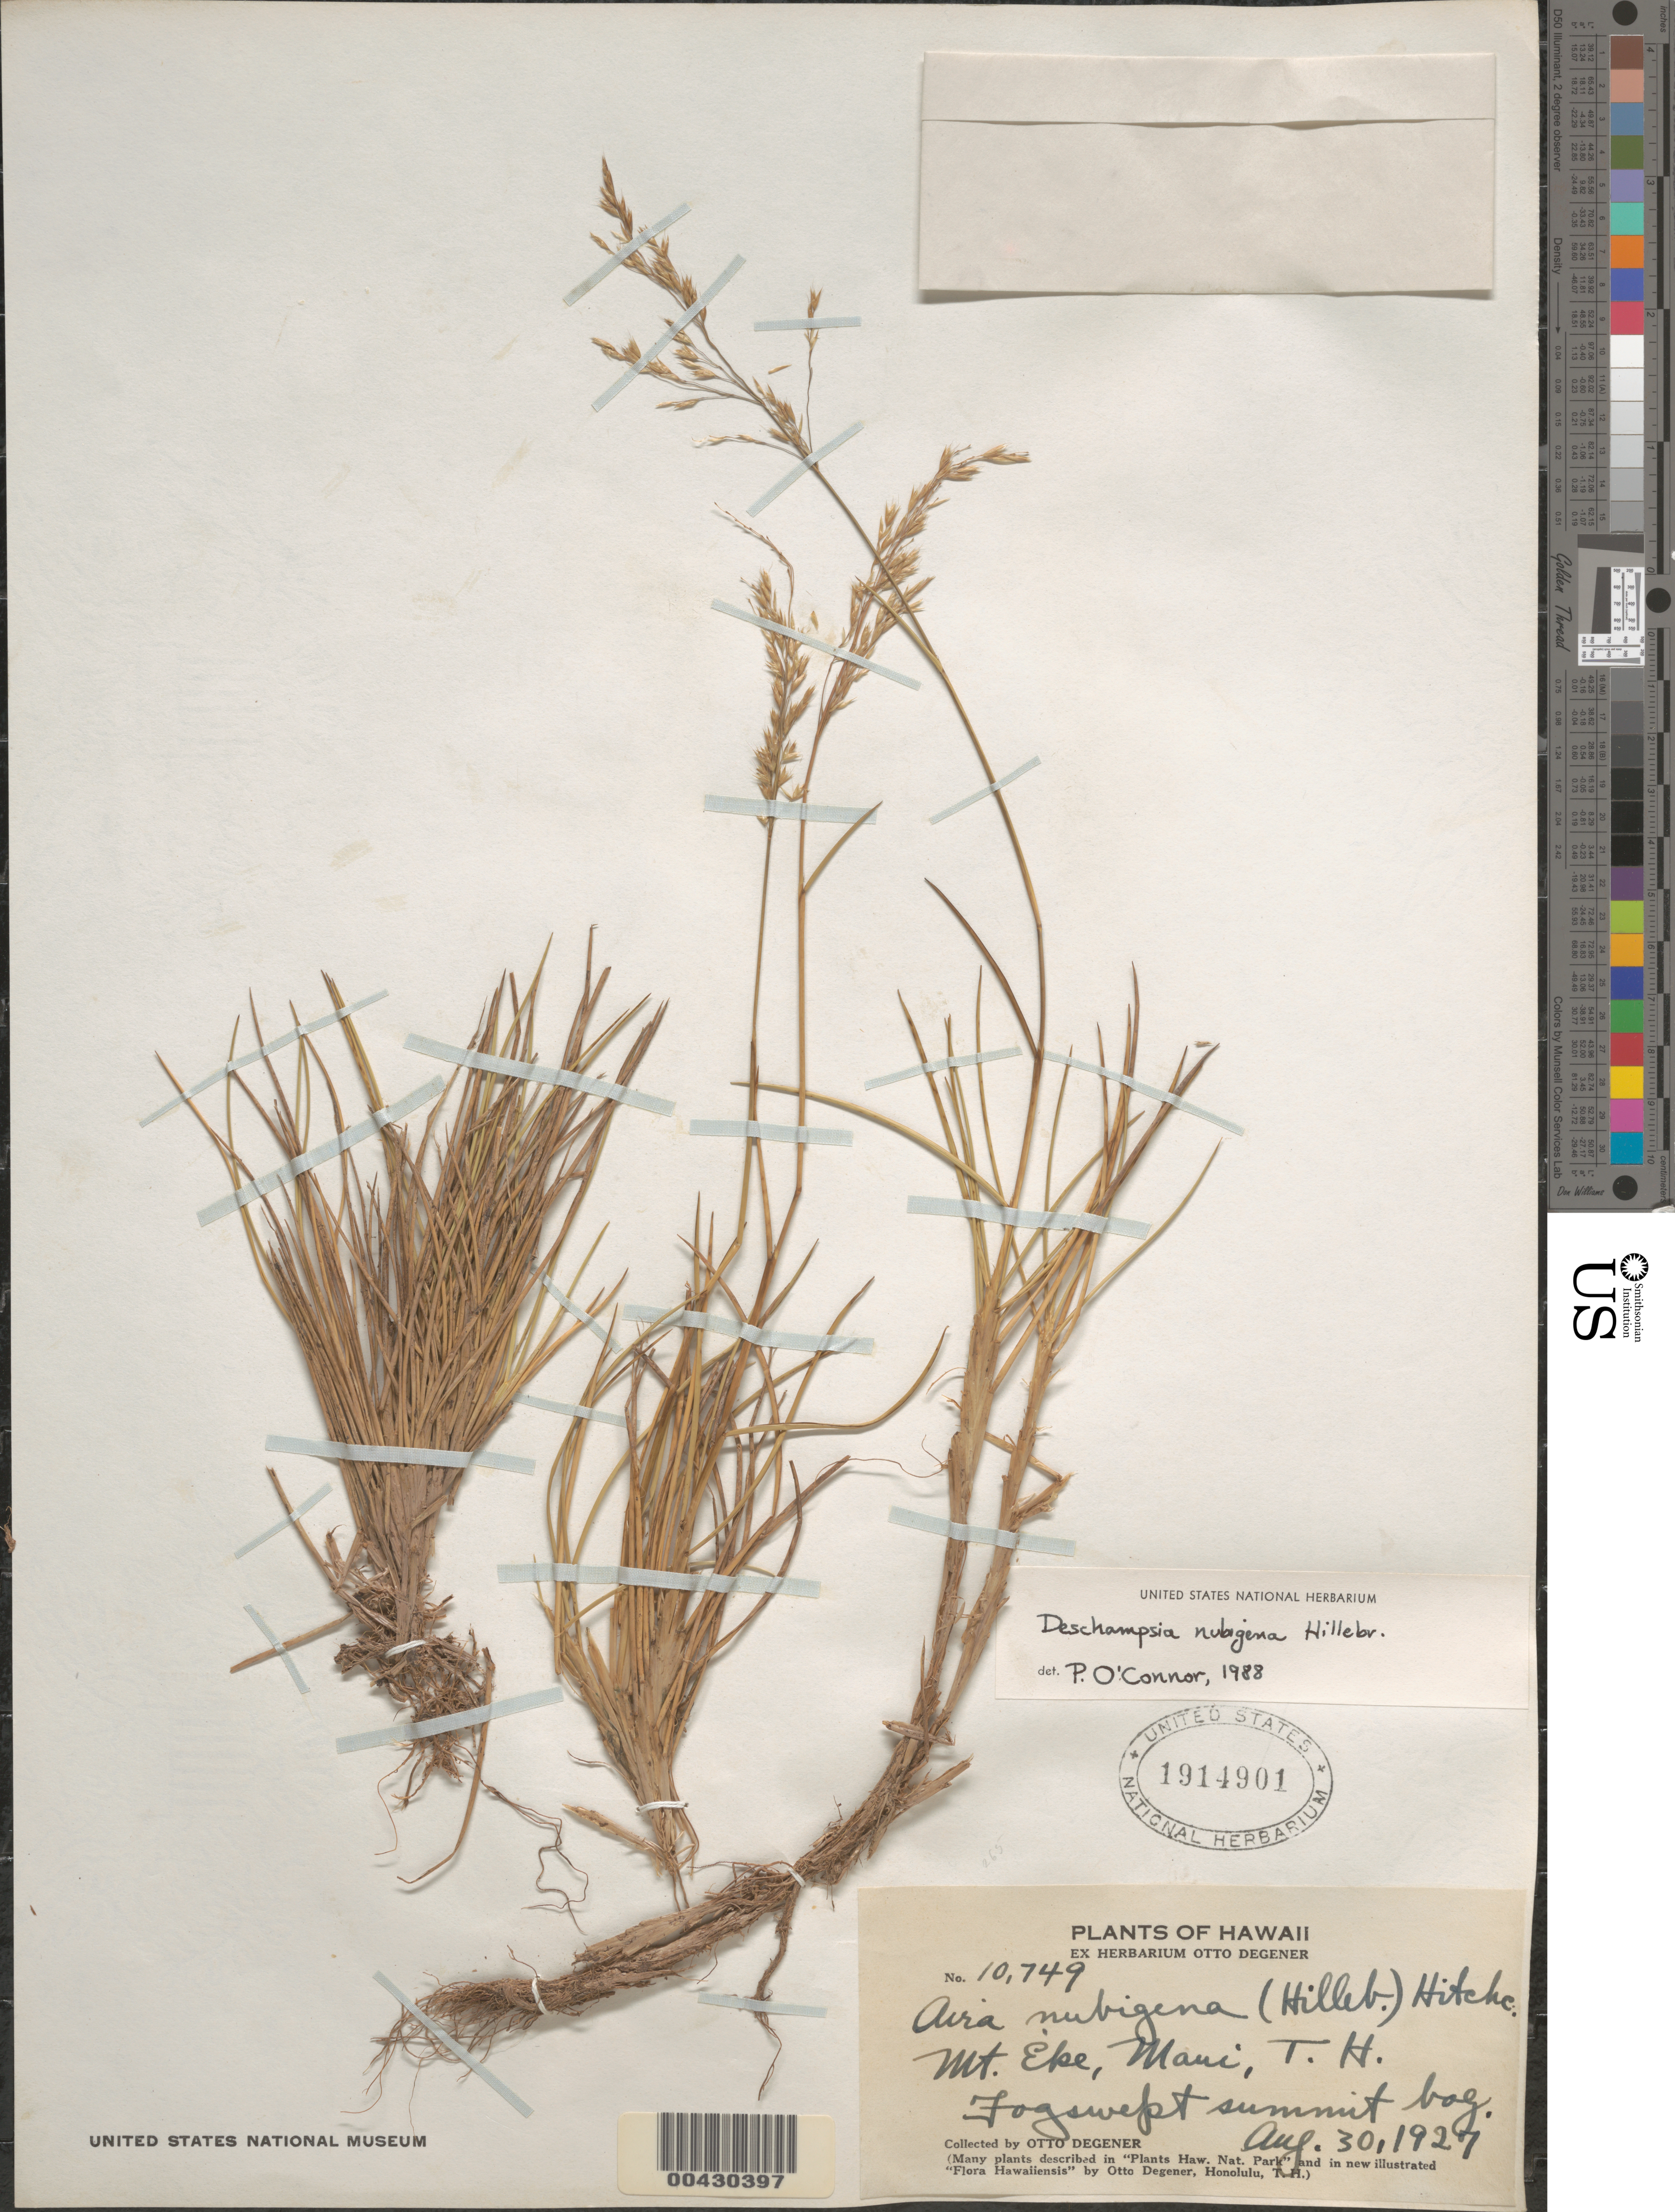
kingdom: Plantae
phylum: Tracheophyta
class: Liliopsida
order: Poales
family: Poaceae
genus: Deschampsia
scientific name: Deschampsia nubigena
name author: Hillebr.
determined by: O'Connor, P.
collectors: O. Degener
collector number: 10749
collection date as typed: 30 Aug 1927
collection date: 1927-08-30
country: United States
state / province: Hawaii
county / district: Maui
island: Maui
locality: Mount Eke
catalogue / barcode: US 1914901